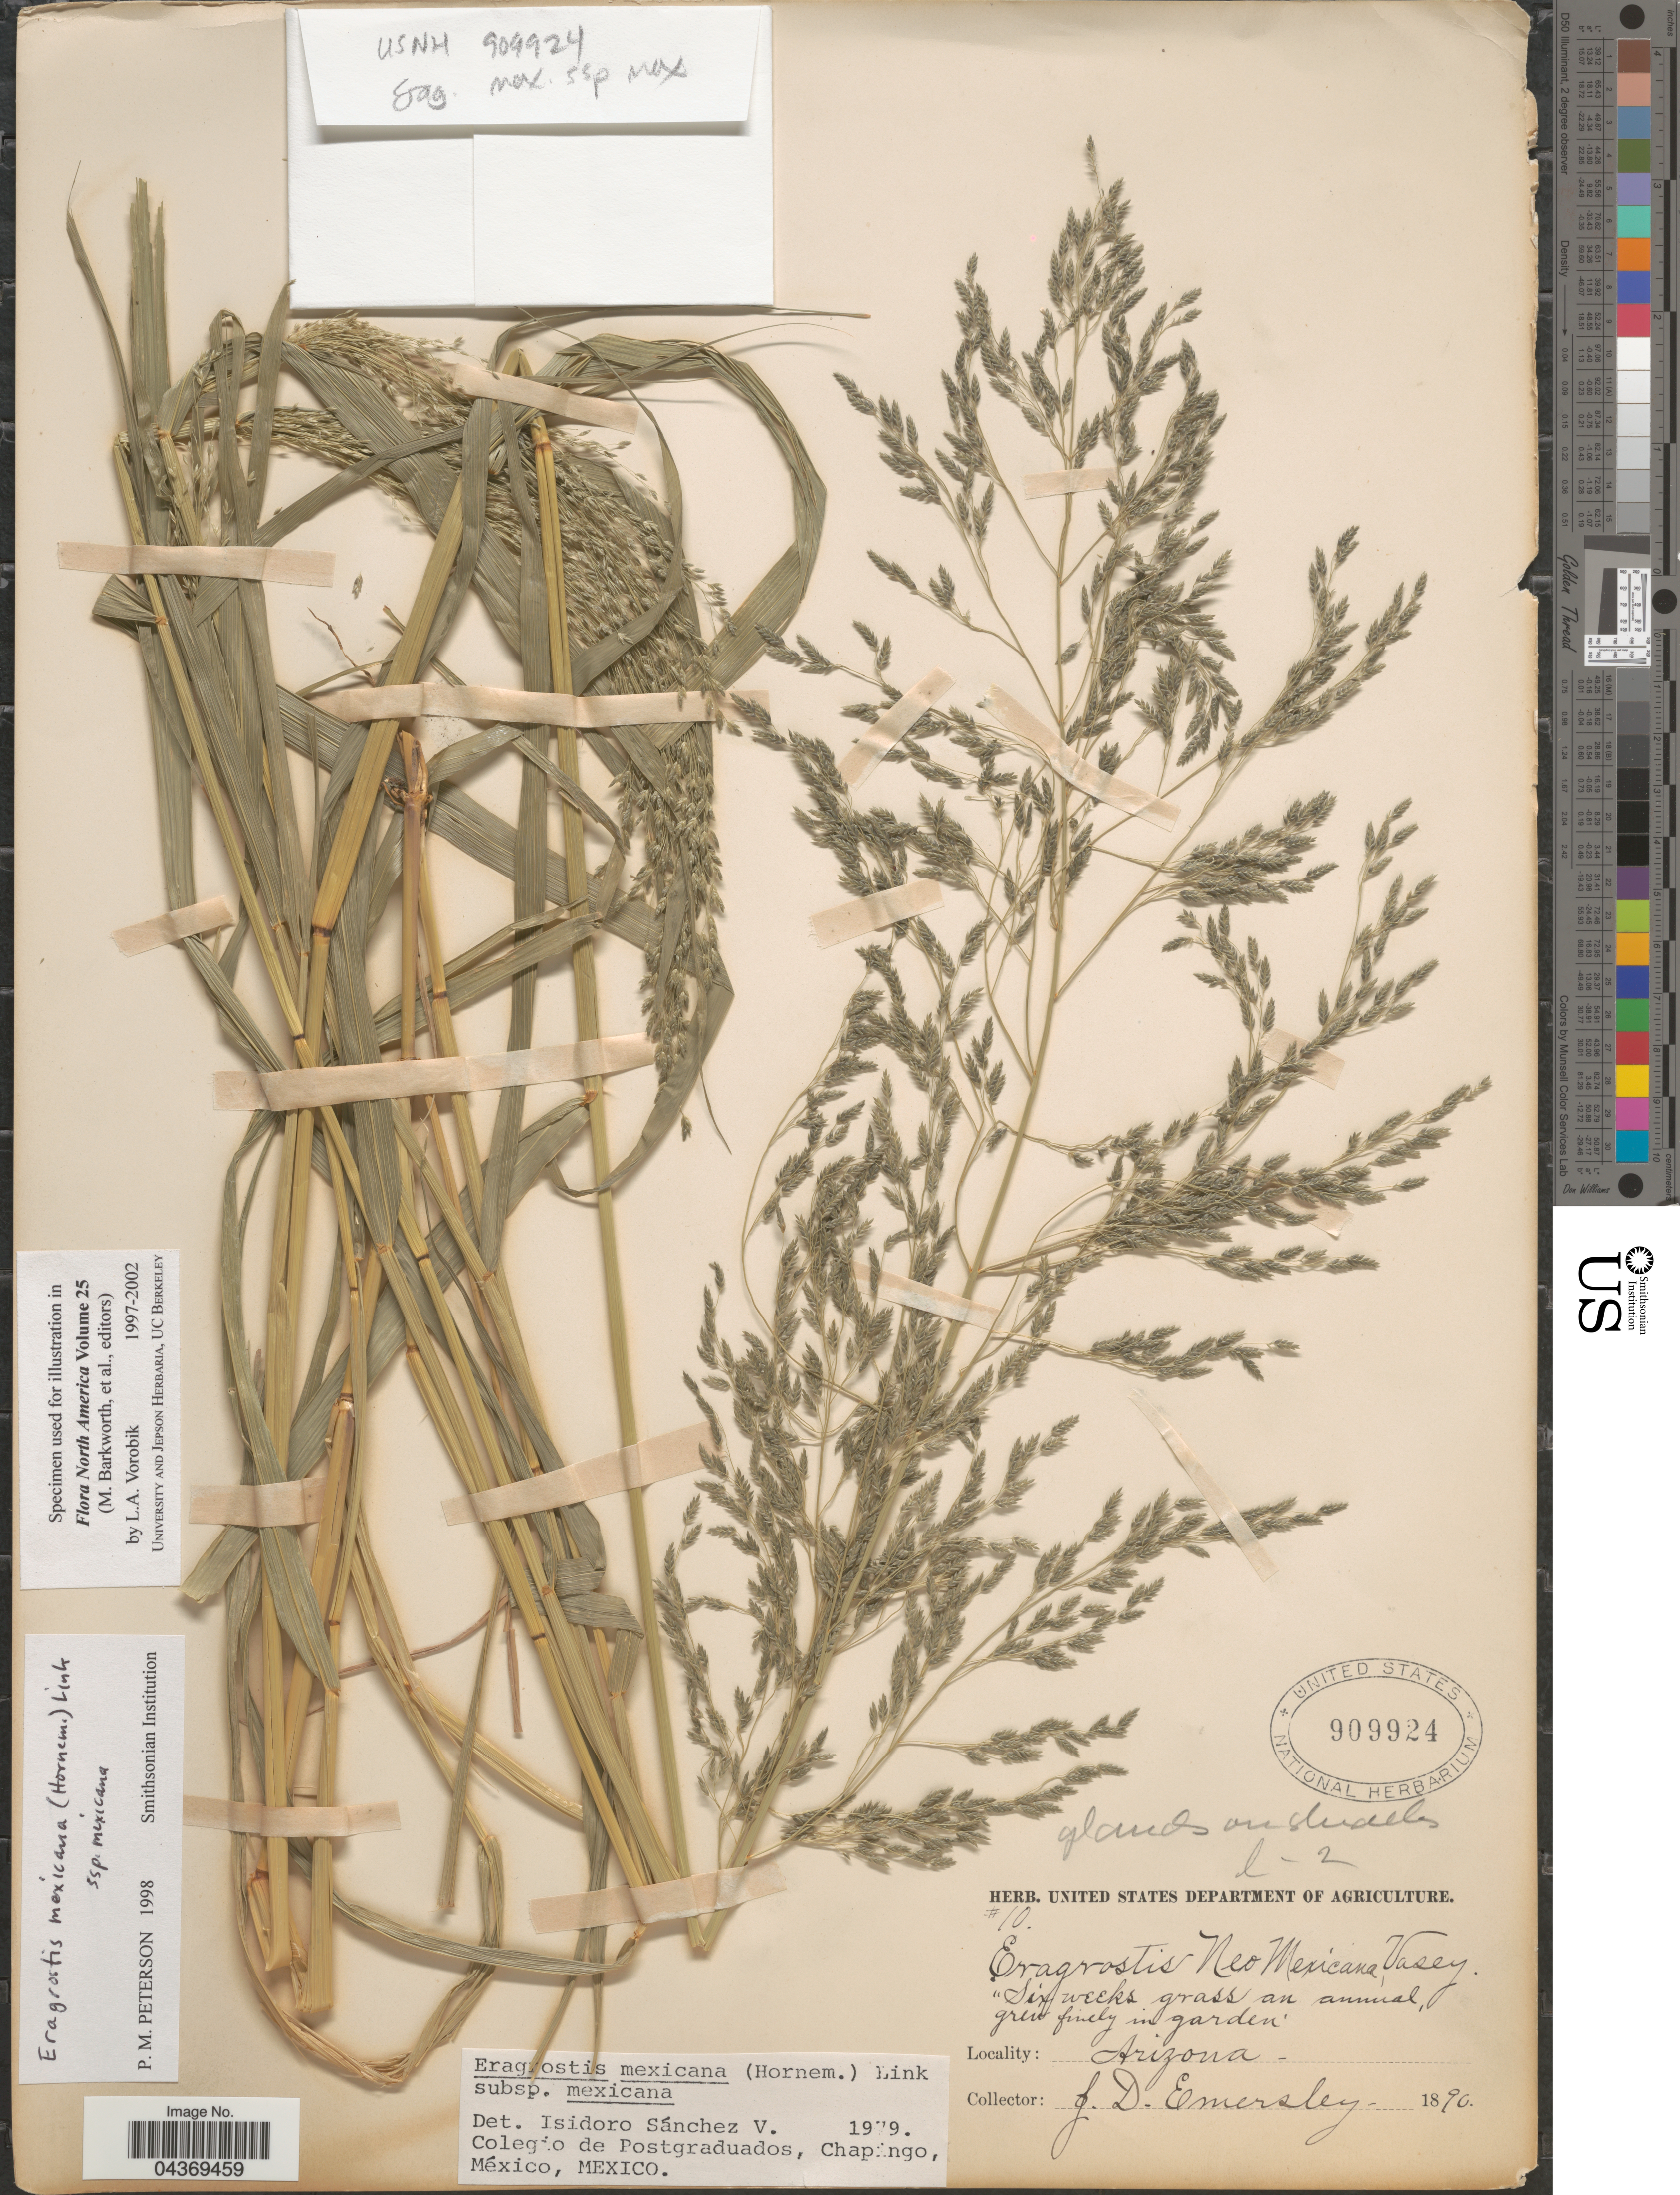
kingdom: Plantae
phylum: Tracheophyta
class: Liliopsida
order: Poales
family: Poaceae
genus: Eragrostis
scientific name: Eragrostis mexicana subsp. mexicana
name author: (Hornem.) Link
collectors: J. Emersley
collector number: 10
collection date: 1890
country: United States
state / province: Arizona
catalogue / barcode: US 909924